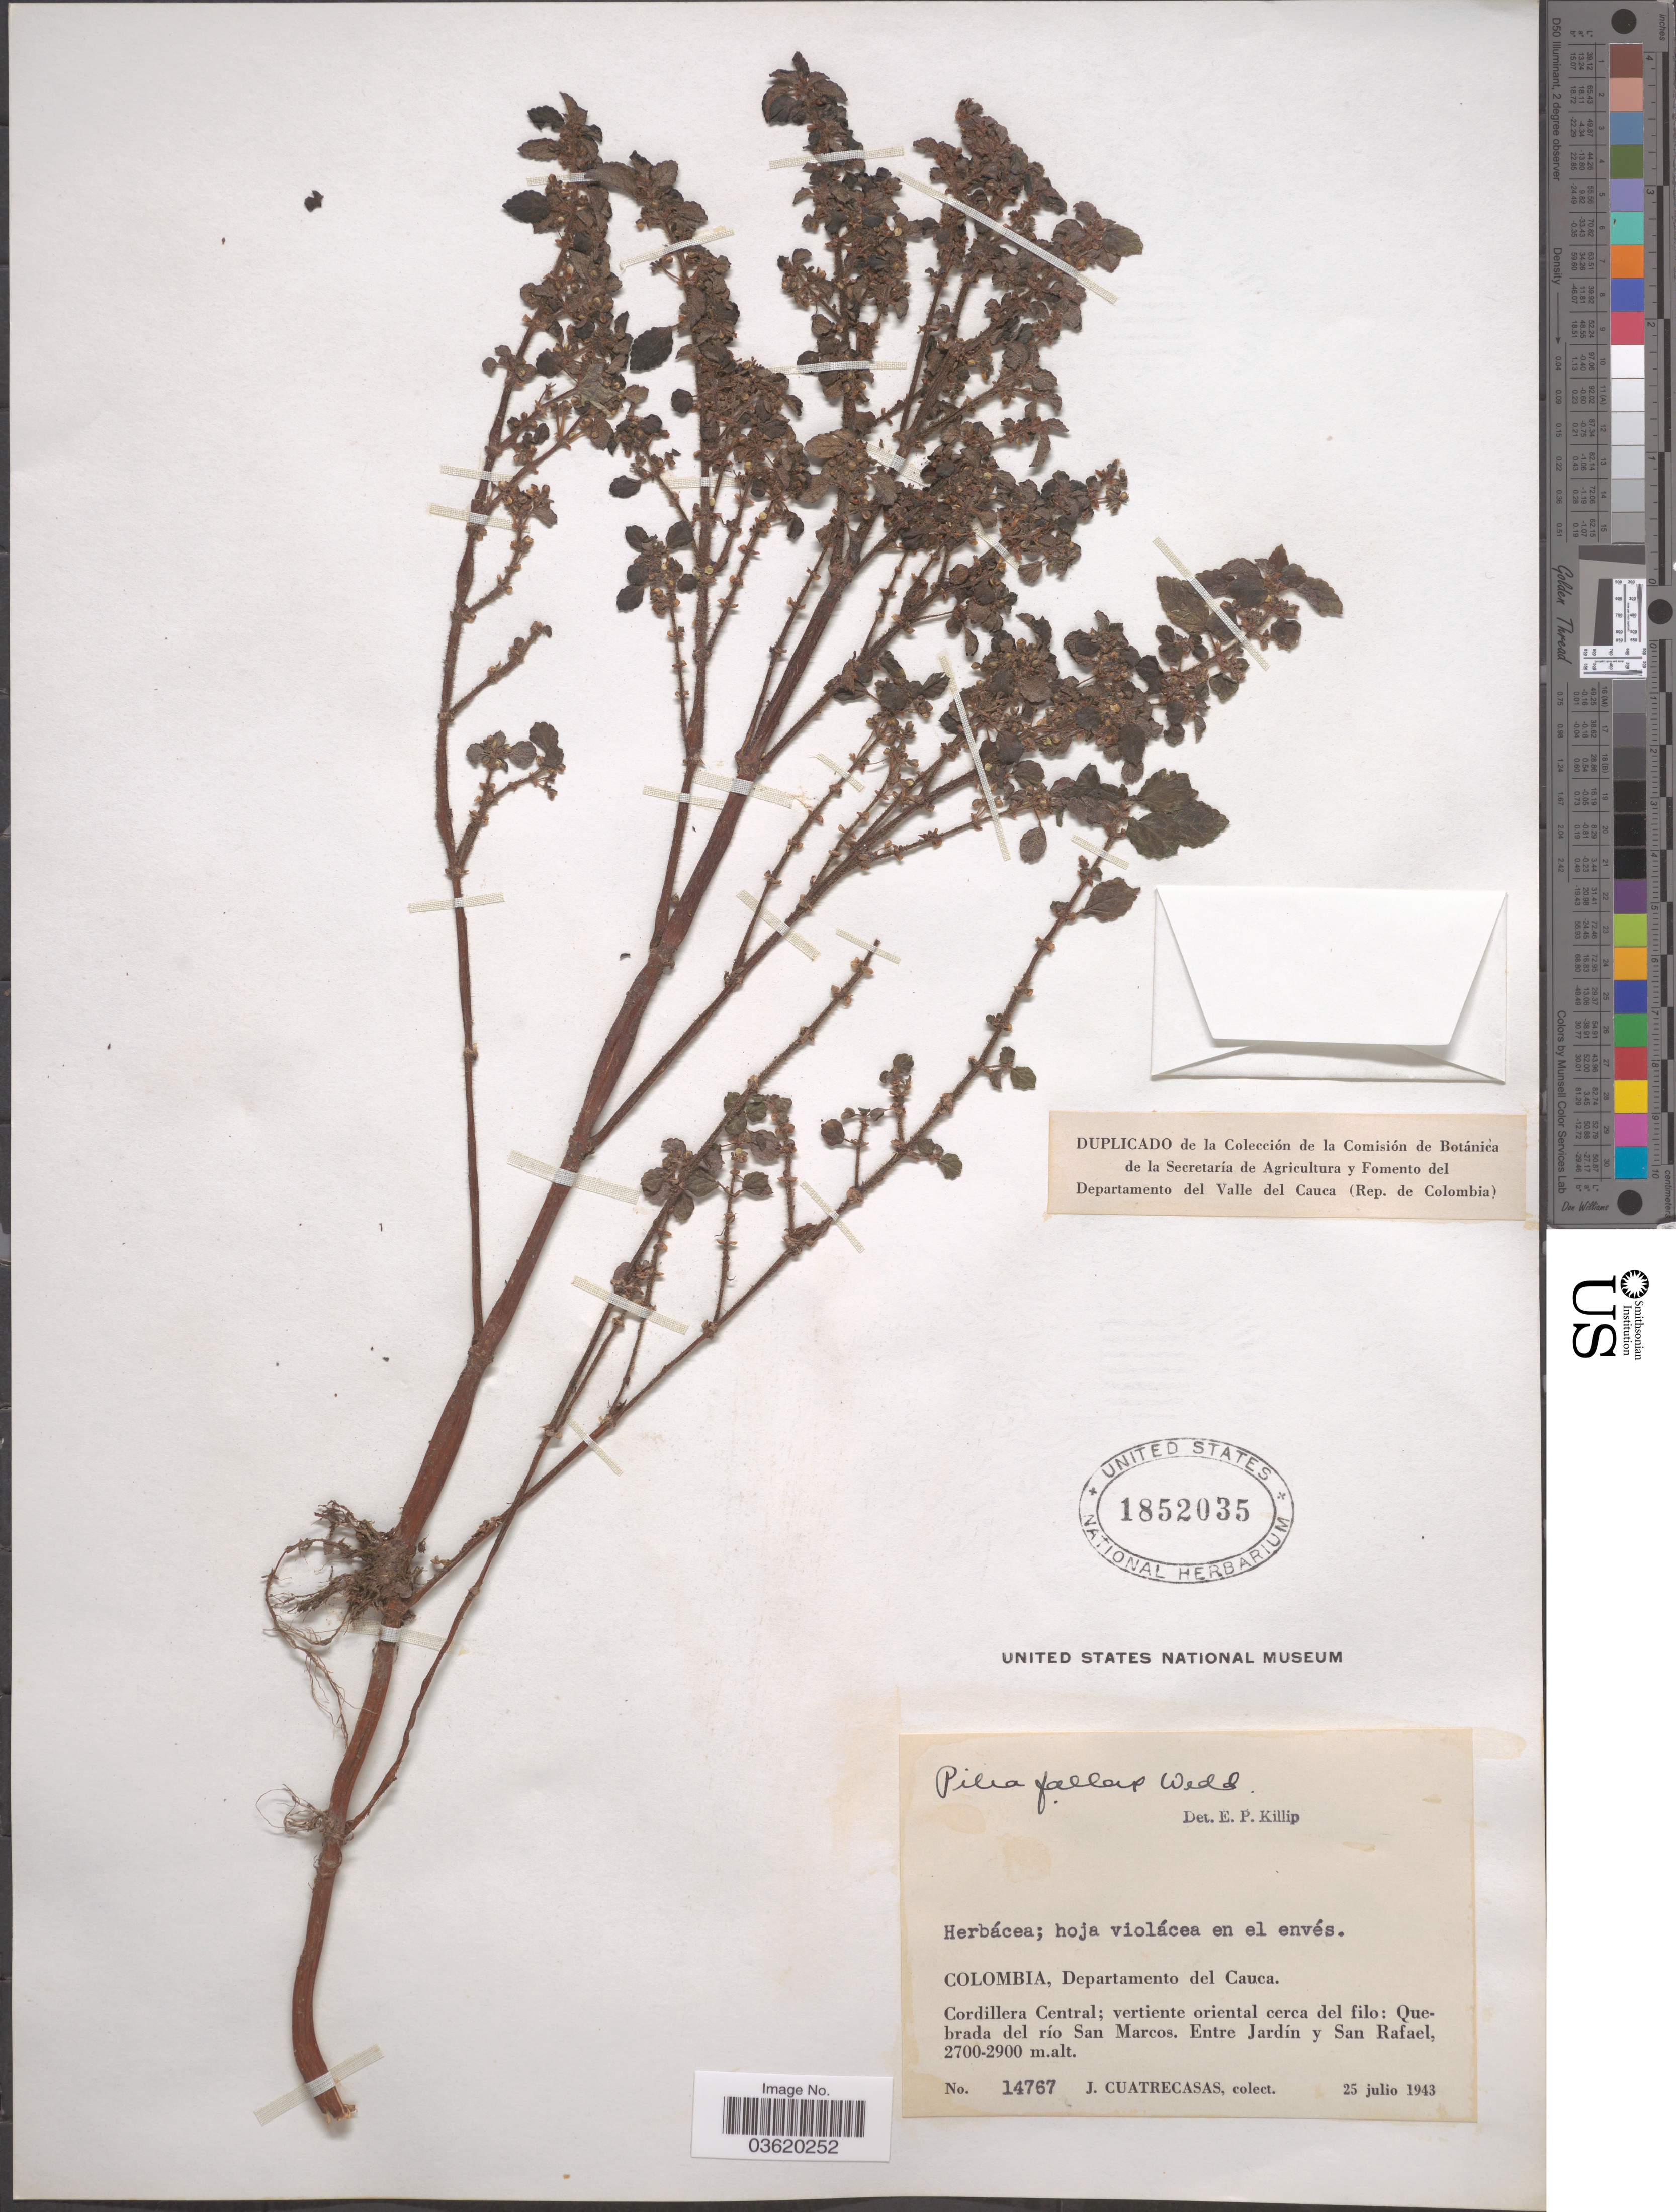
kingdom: Plantae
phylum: Tracheophyta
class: Magnoliopsida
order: Rosales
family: Urticaceae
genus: Pilea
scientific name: Pilea fallax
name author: Wedd.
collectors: J. Cuatrecasas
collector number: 14767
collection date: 1943-07-25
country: Colombia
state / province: Cauca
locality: Departamento del Cauca. Cordillera Central; vertiente oriental cerca del filo: Quebrada del río San Marcos. Entre Jardín y San Rafael.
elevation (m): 2700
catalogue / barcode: US 1852035